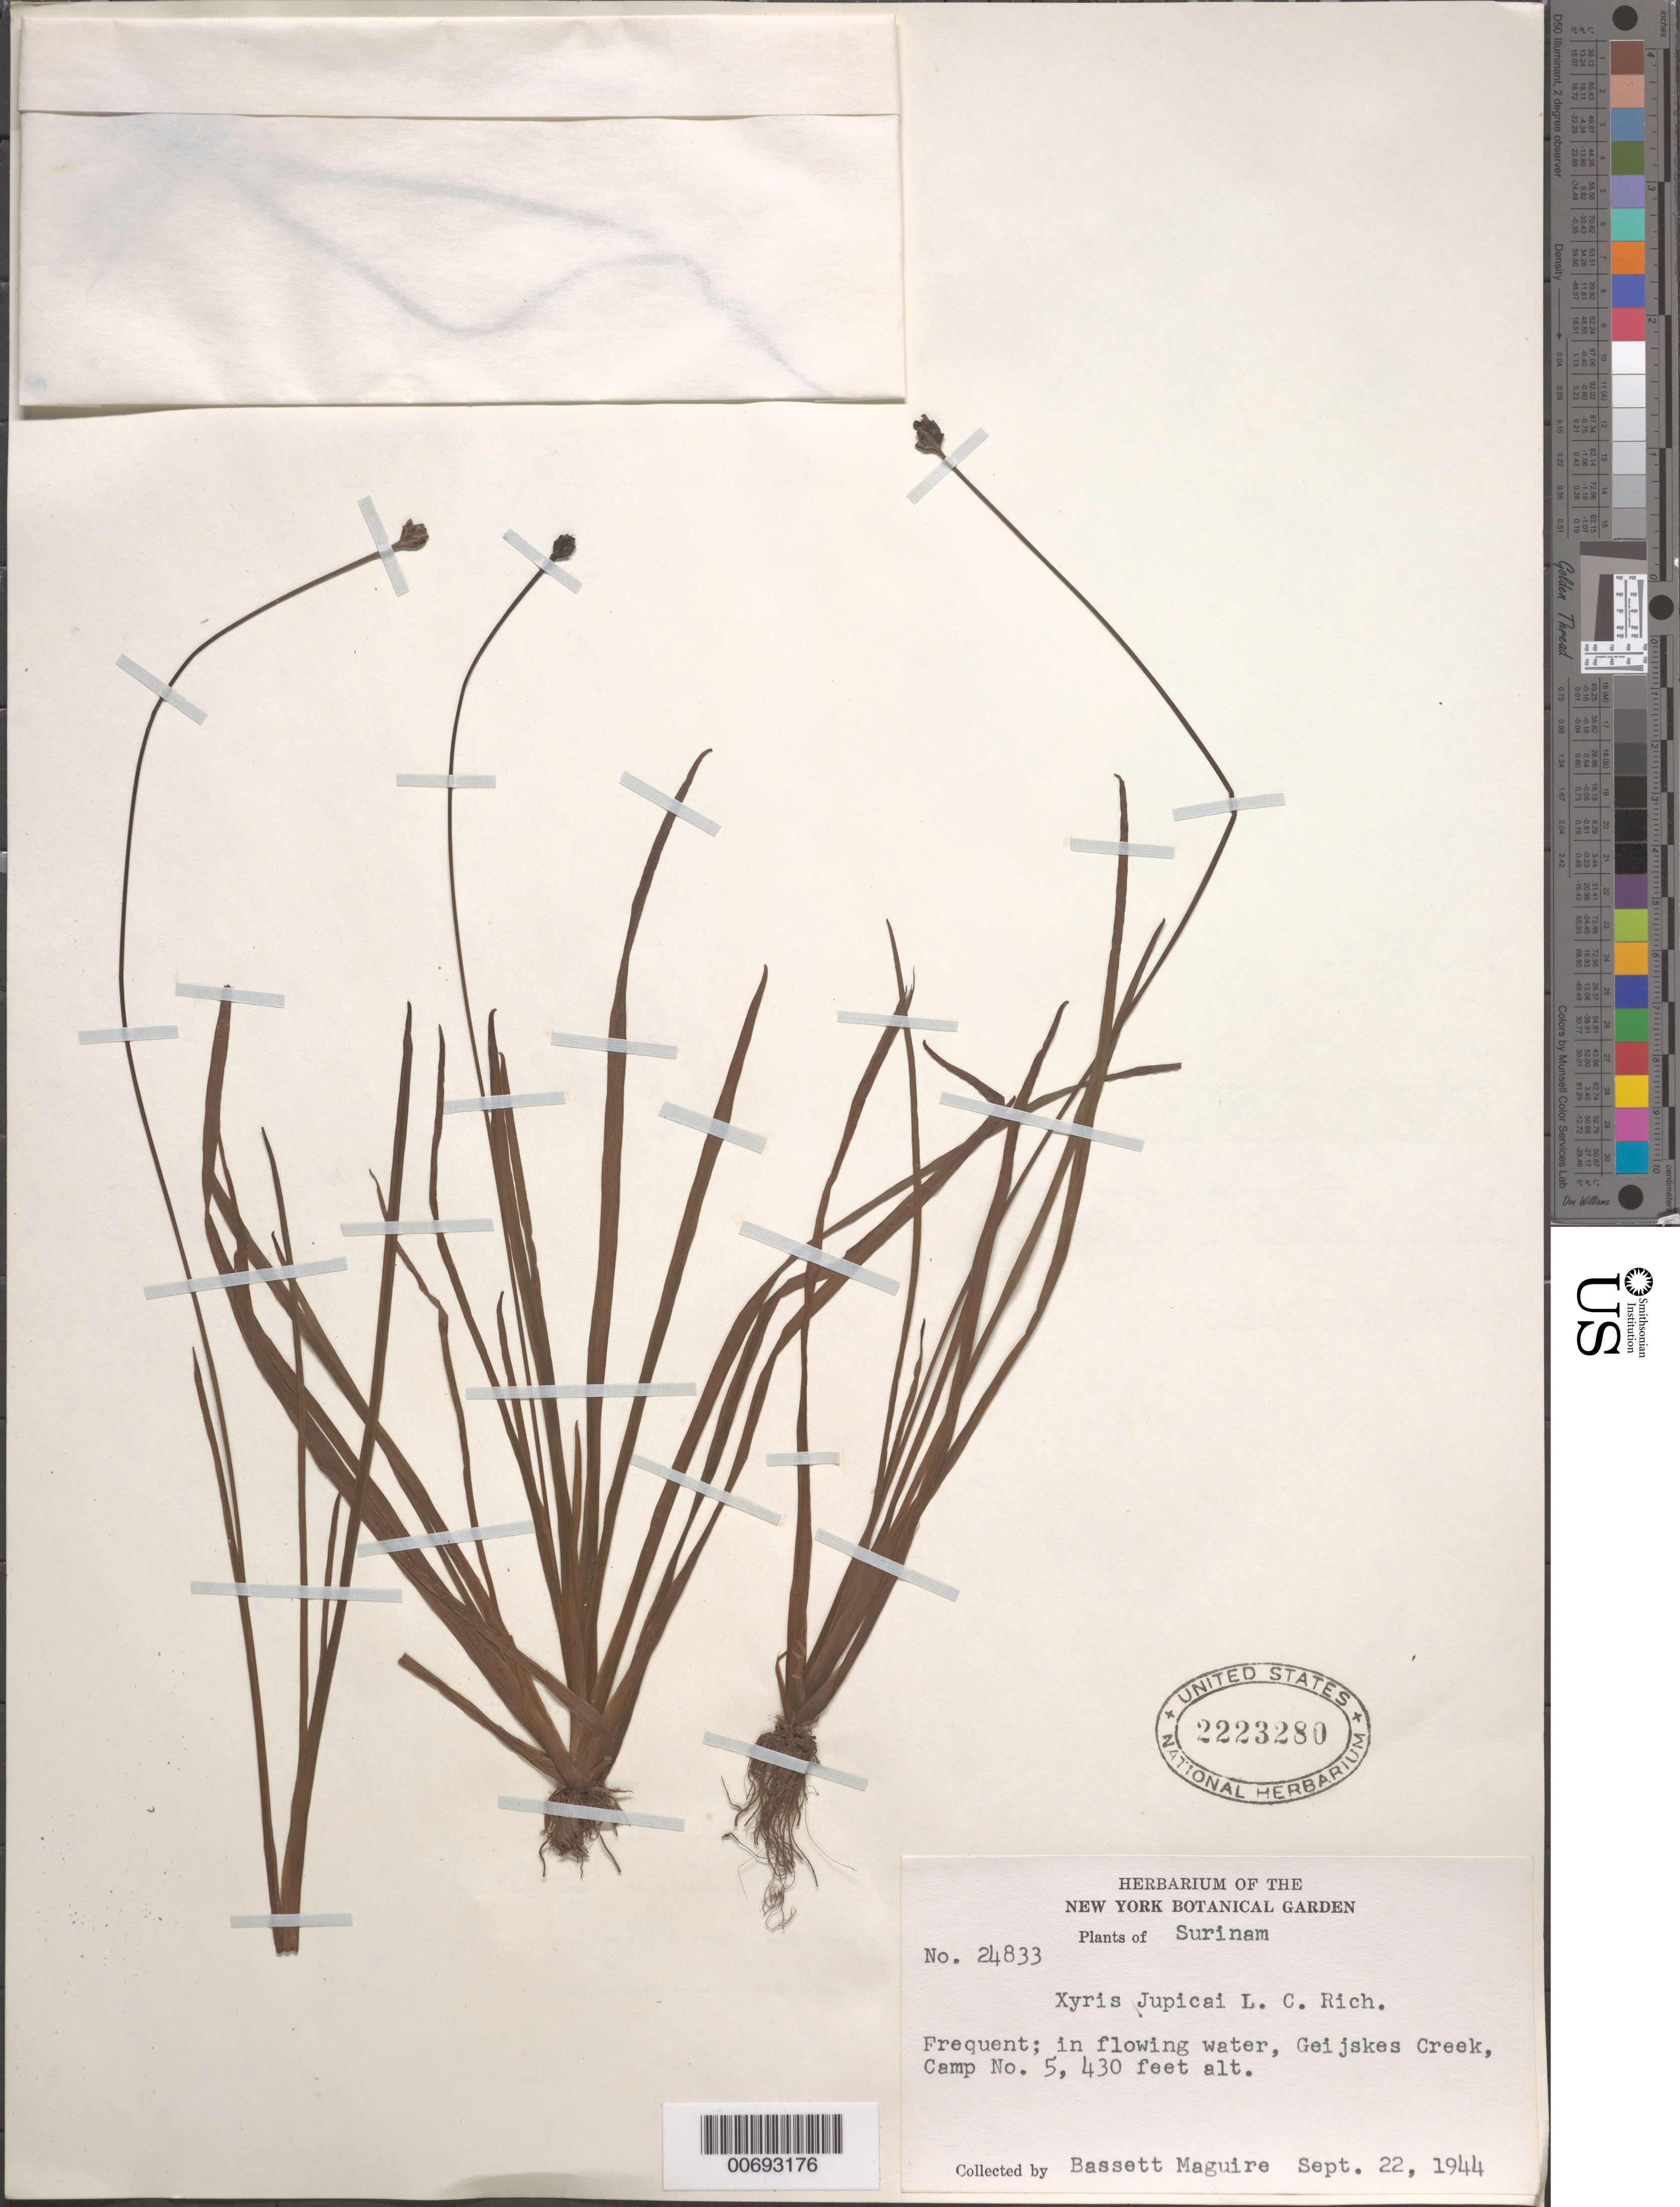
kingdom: Plantae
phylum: Tracheophyta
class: Liliopsida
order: Poales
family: Xyridaceae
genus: Xyris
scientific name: Xyris jupicai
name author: Rich.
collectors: B. Maguire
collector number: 24833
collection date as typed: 22-Sep-44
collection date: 1944-09-22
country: Suriname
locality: Coppenam River headwaters; Geijskes Creek, vic of Black Water Camp (V), km17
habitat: In flowing water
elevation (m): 130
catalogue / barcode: US 2223280